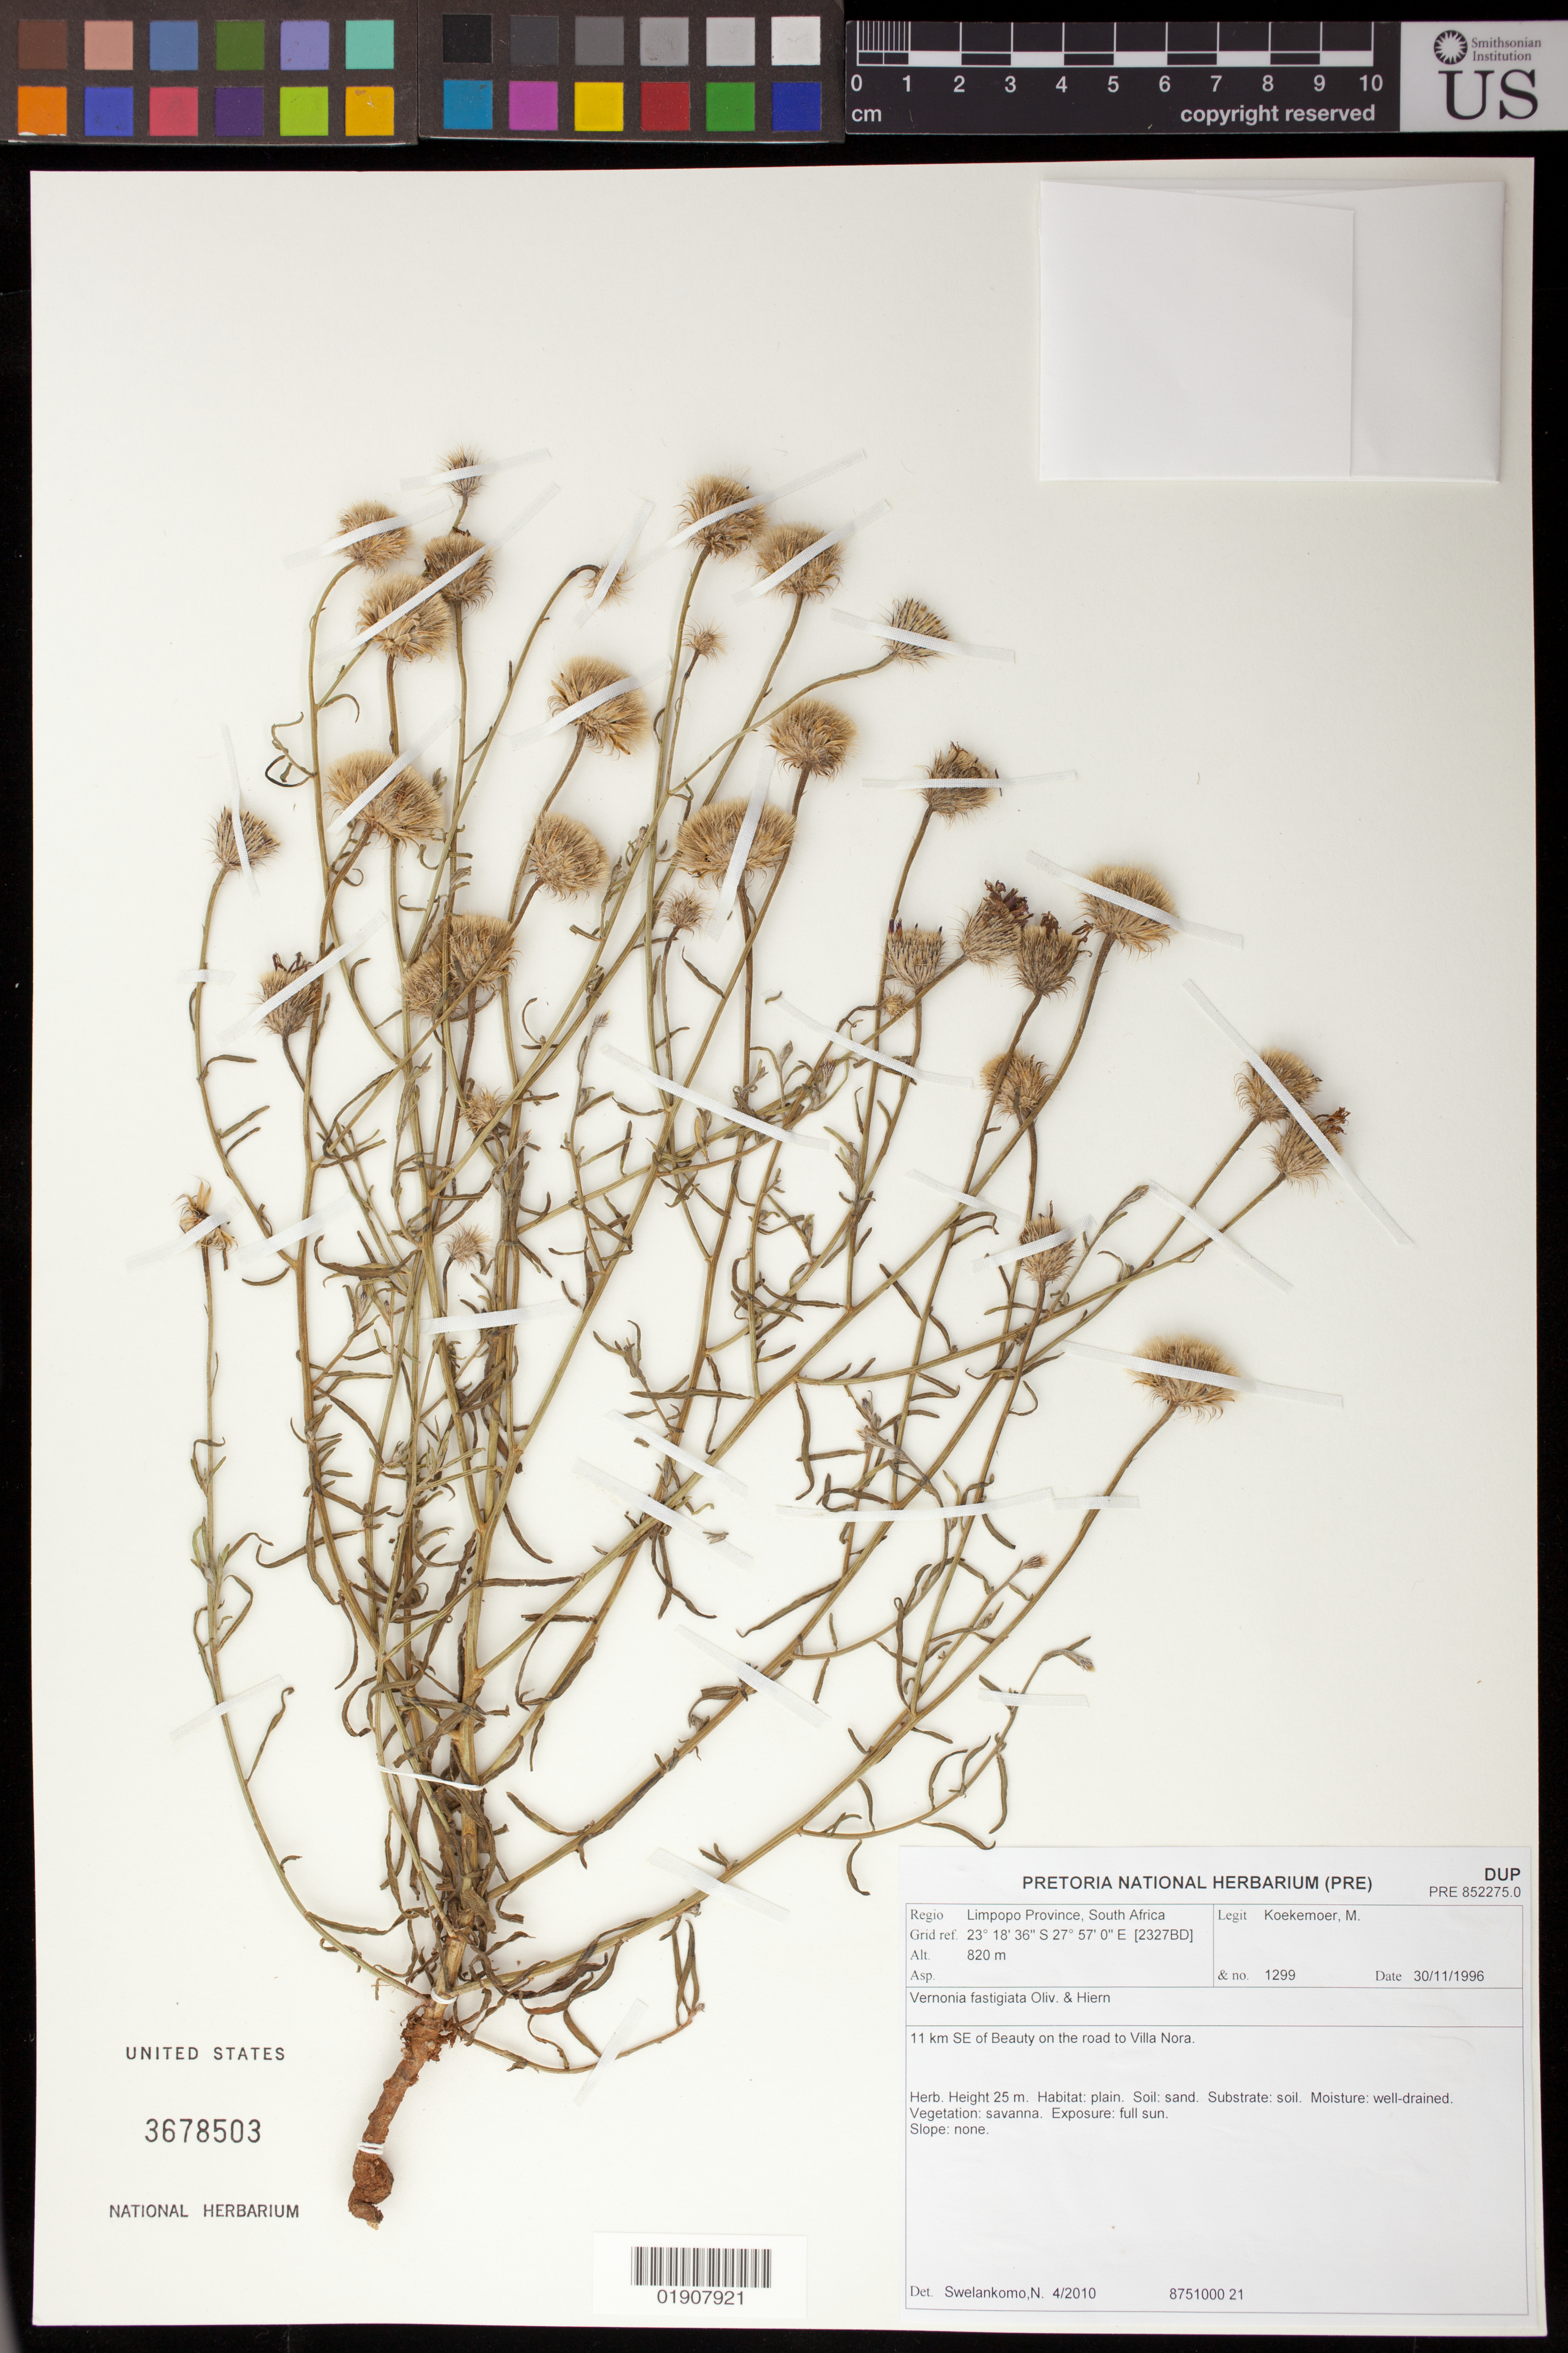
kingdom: Plantae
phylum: Tracheophyta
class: Magnoliopsida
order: Asterales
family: Asteraceae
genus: Vernonia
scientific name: Vernonia fastigiata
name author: Oliv. & Hiern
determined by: Swelankomo, N.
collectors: M. Koekemoer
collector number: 1299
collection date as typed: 11/30/1996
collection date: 1996-11-30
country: South Africa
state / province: Limpopo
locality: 11 km SE of Beauty on the road to Villa Nora.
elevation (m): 820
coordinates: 23 18 36 S, 27 57 0 E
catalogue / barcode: US 3678503